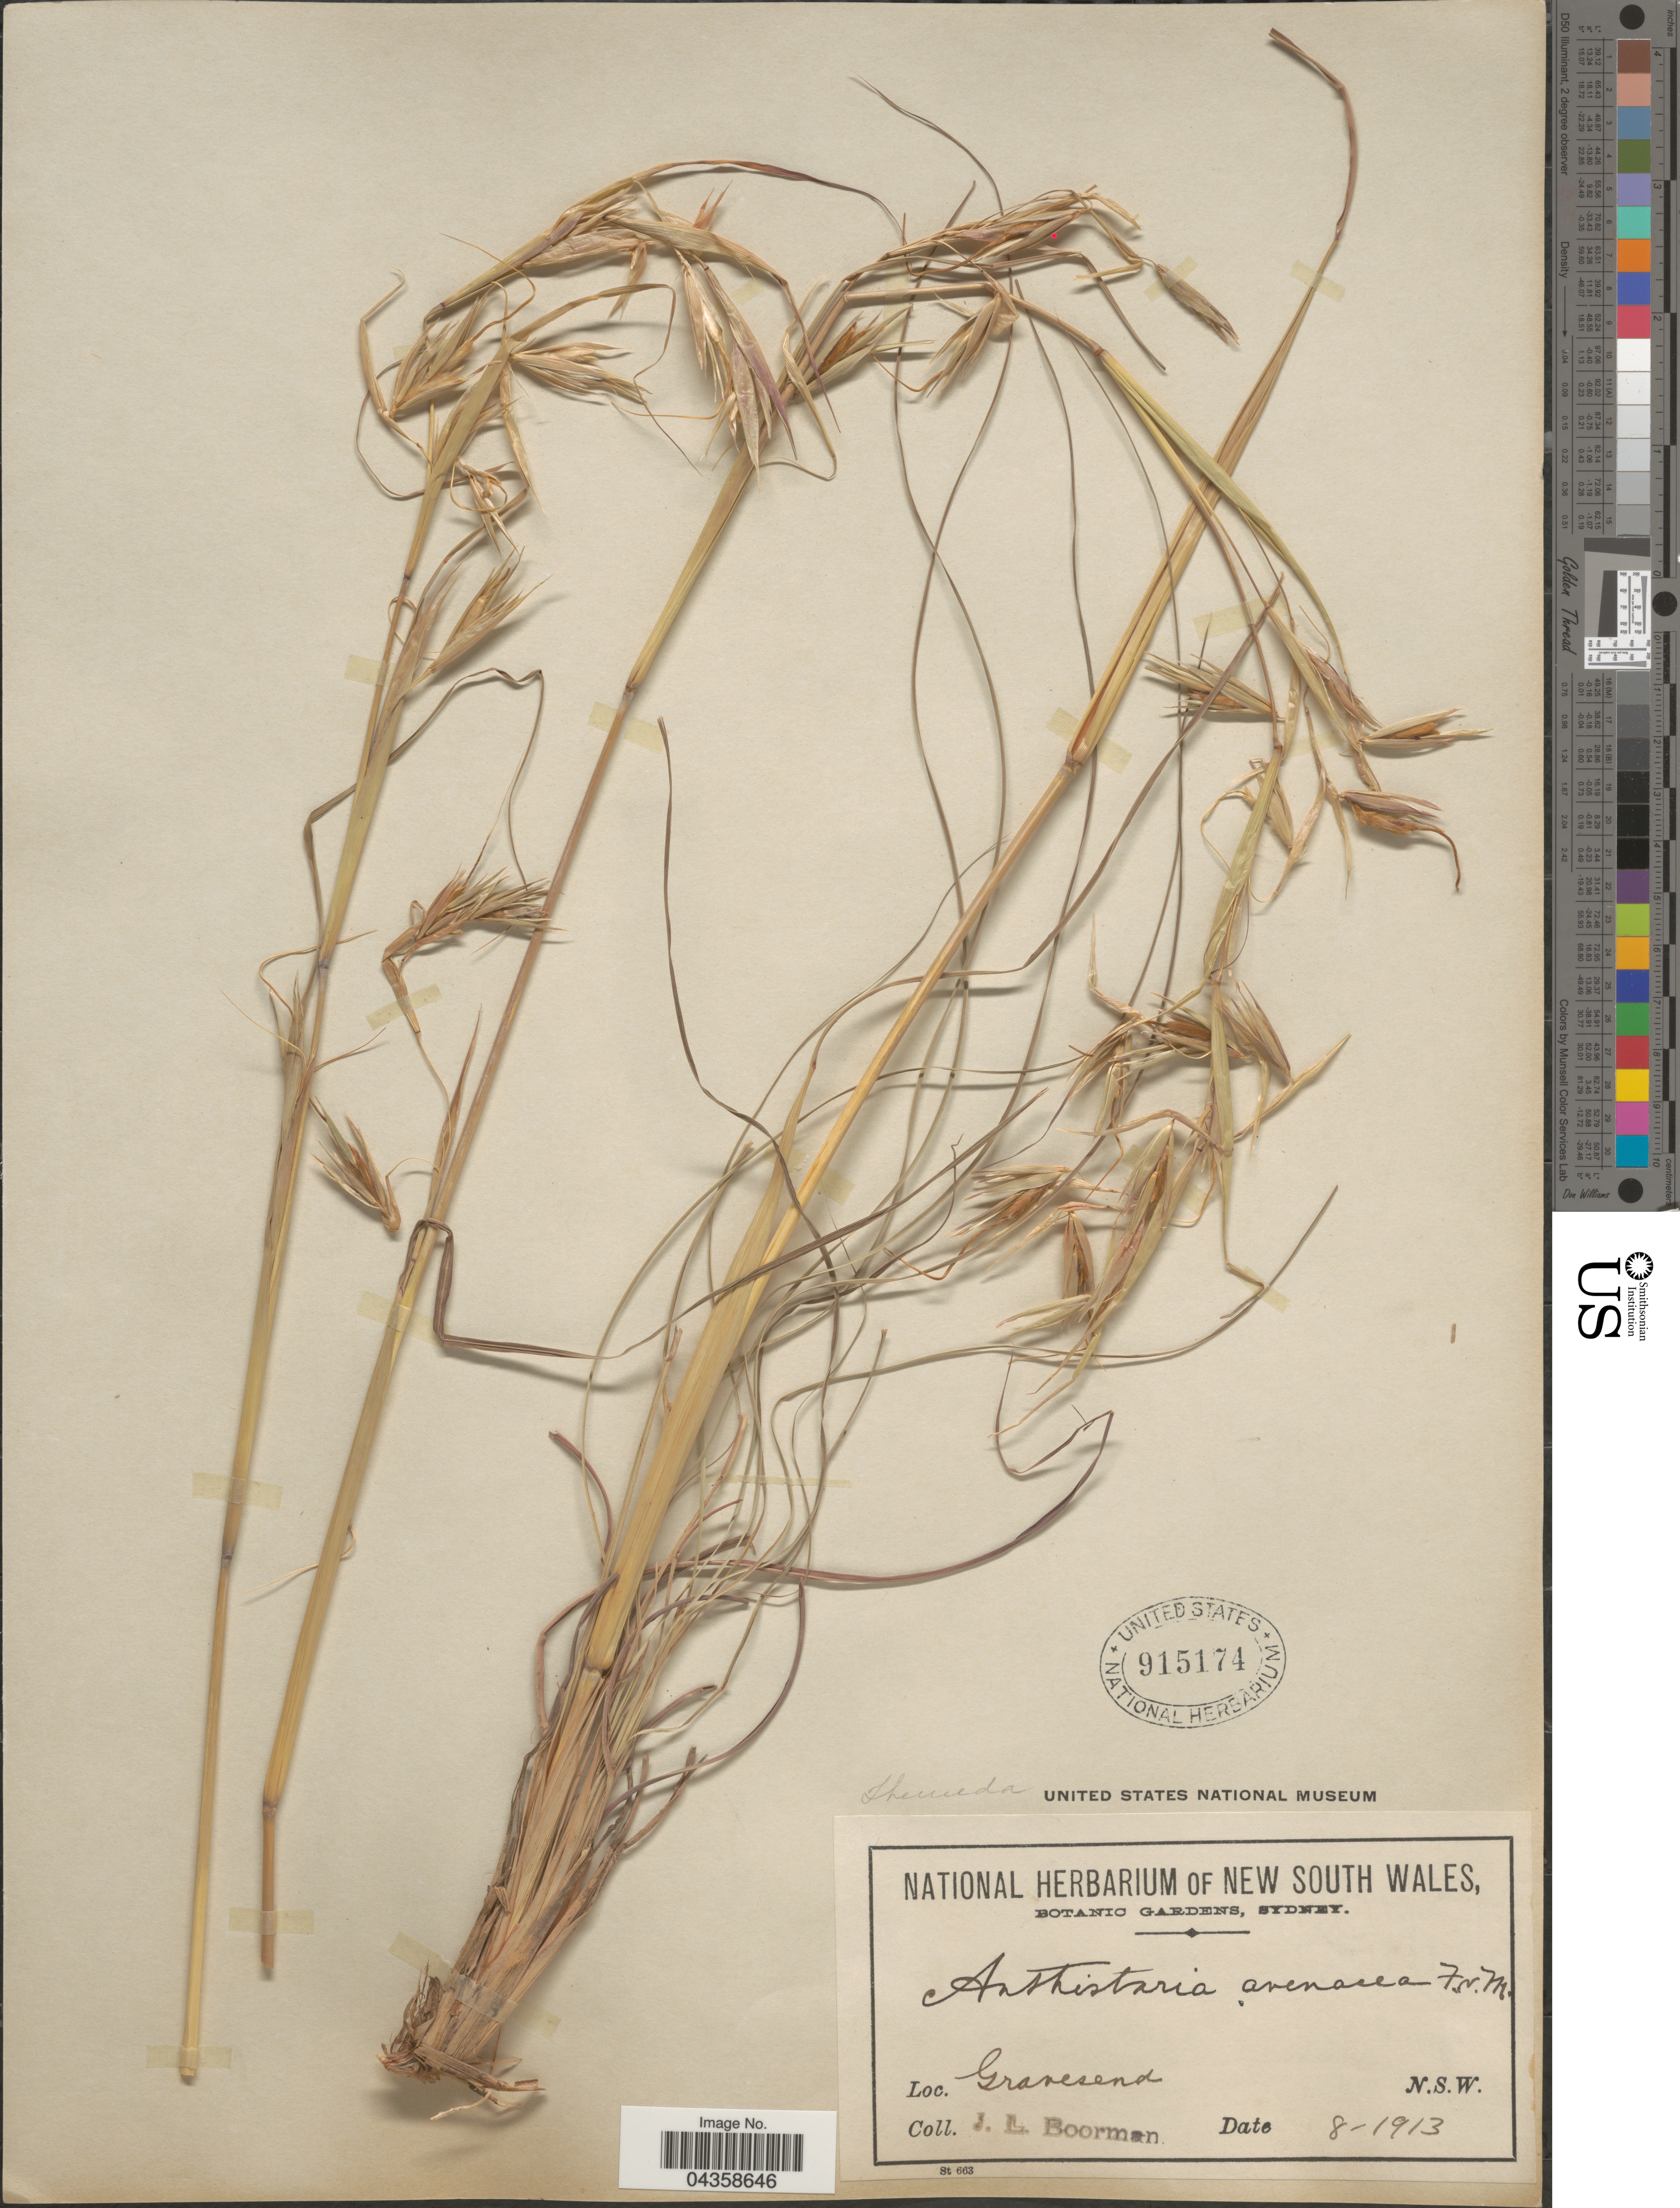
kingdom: Plantae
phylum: Tracheophyta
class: Liliopsida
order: Poales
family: Poaceae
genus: Themeda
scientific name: Themeda avenacea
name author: (F. Muell.) Durand & B.D. Jacks.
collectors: J. Boorman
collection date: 1913-08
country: Australia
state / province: New South Wales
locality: Gravesend.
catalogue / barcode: US 915174